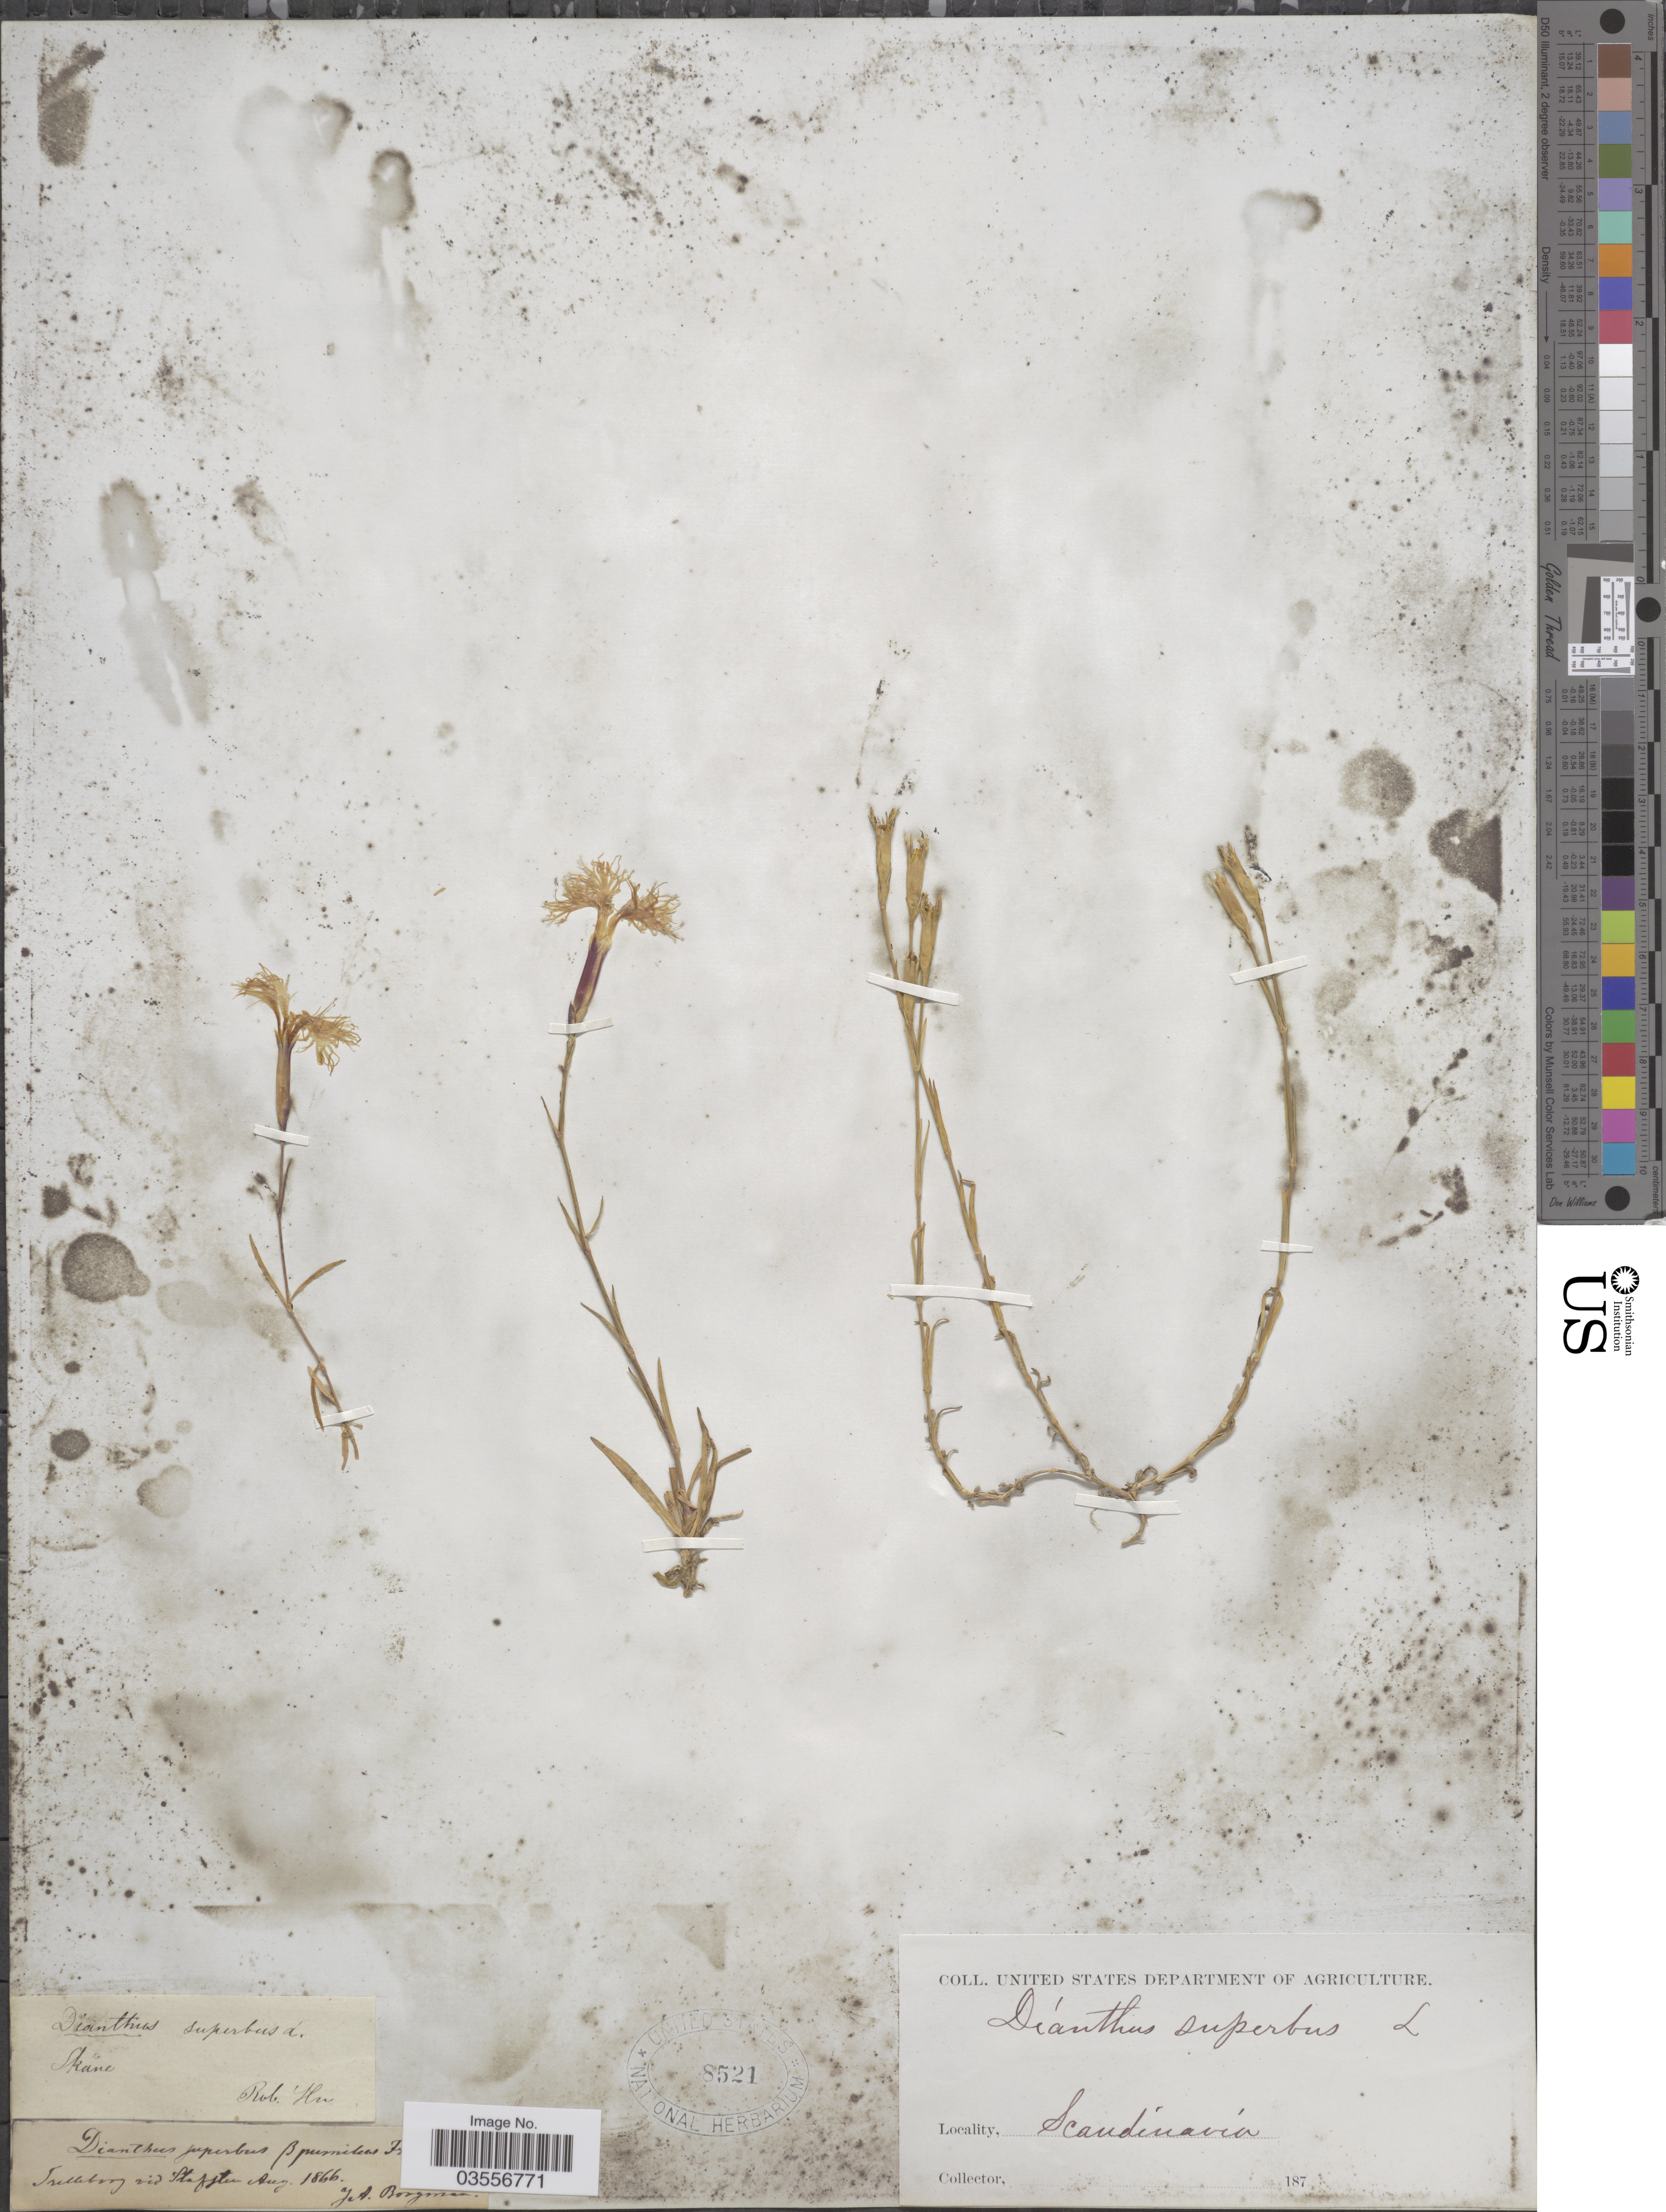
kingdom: Plantae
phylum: Tracheophyta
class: Magnoliopsida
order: Caryophyllales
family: Caryophyllaceae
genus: Dianthus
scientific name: Dianthus superbus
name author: L.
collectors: J. Bergman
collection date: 1866-08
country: Sweden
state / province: Skåne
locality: Trelleborg vid Stafsten. Scandínavía.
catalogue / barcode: US 8521